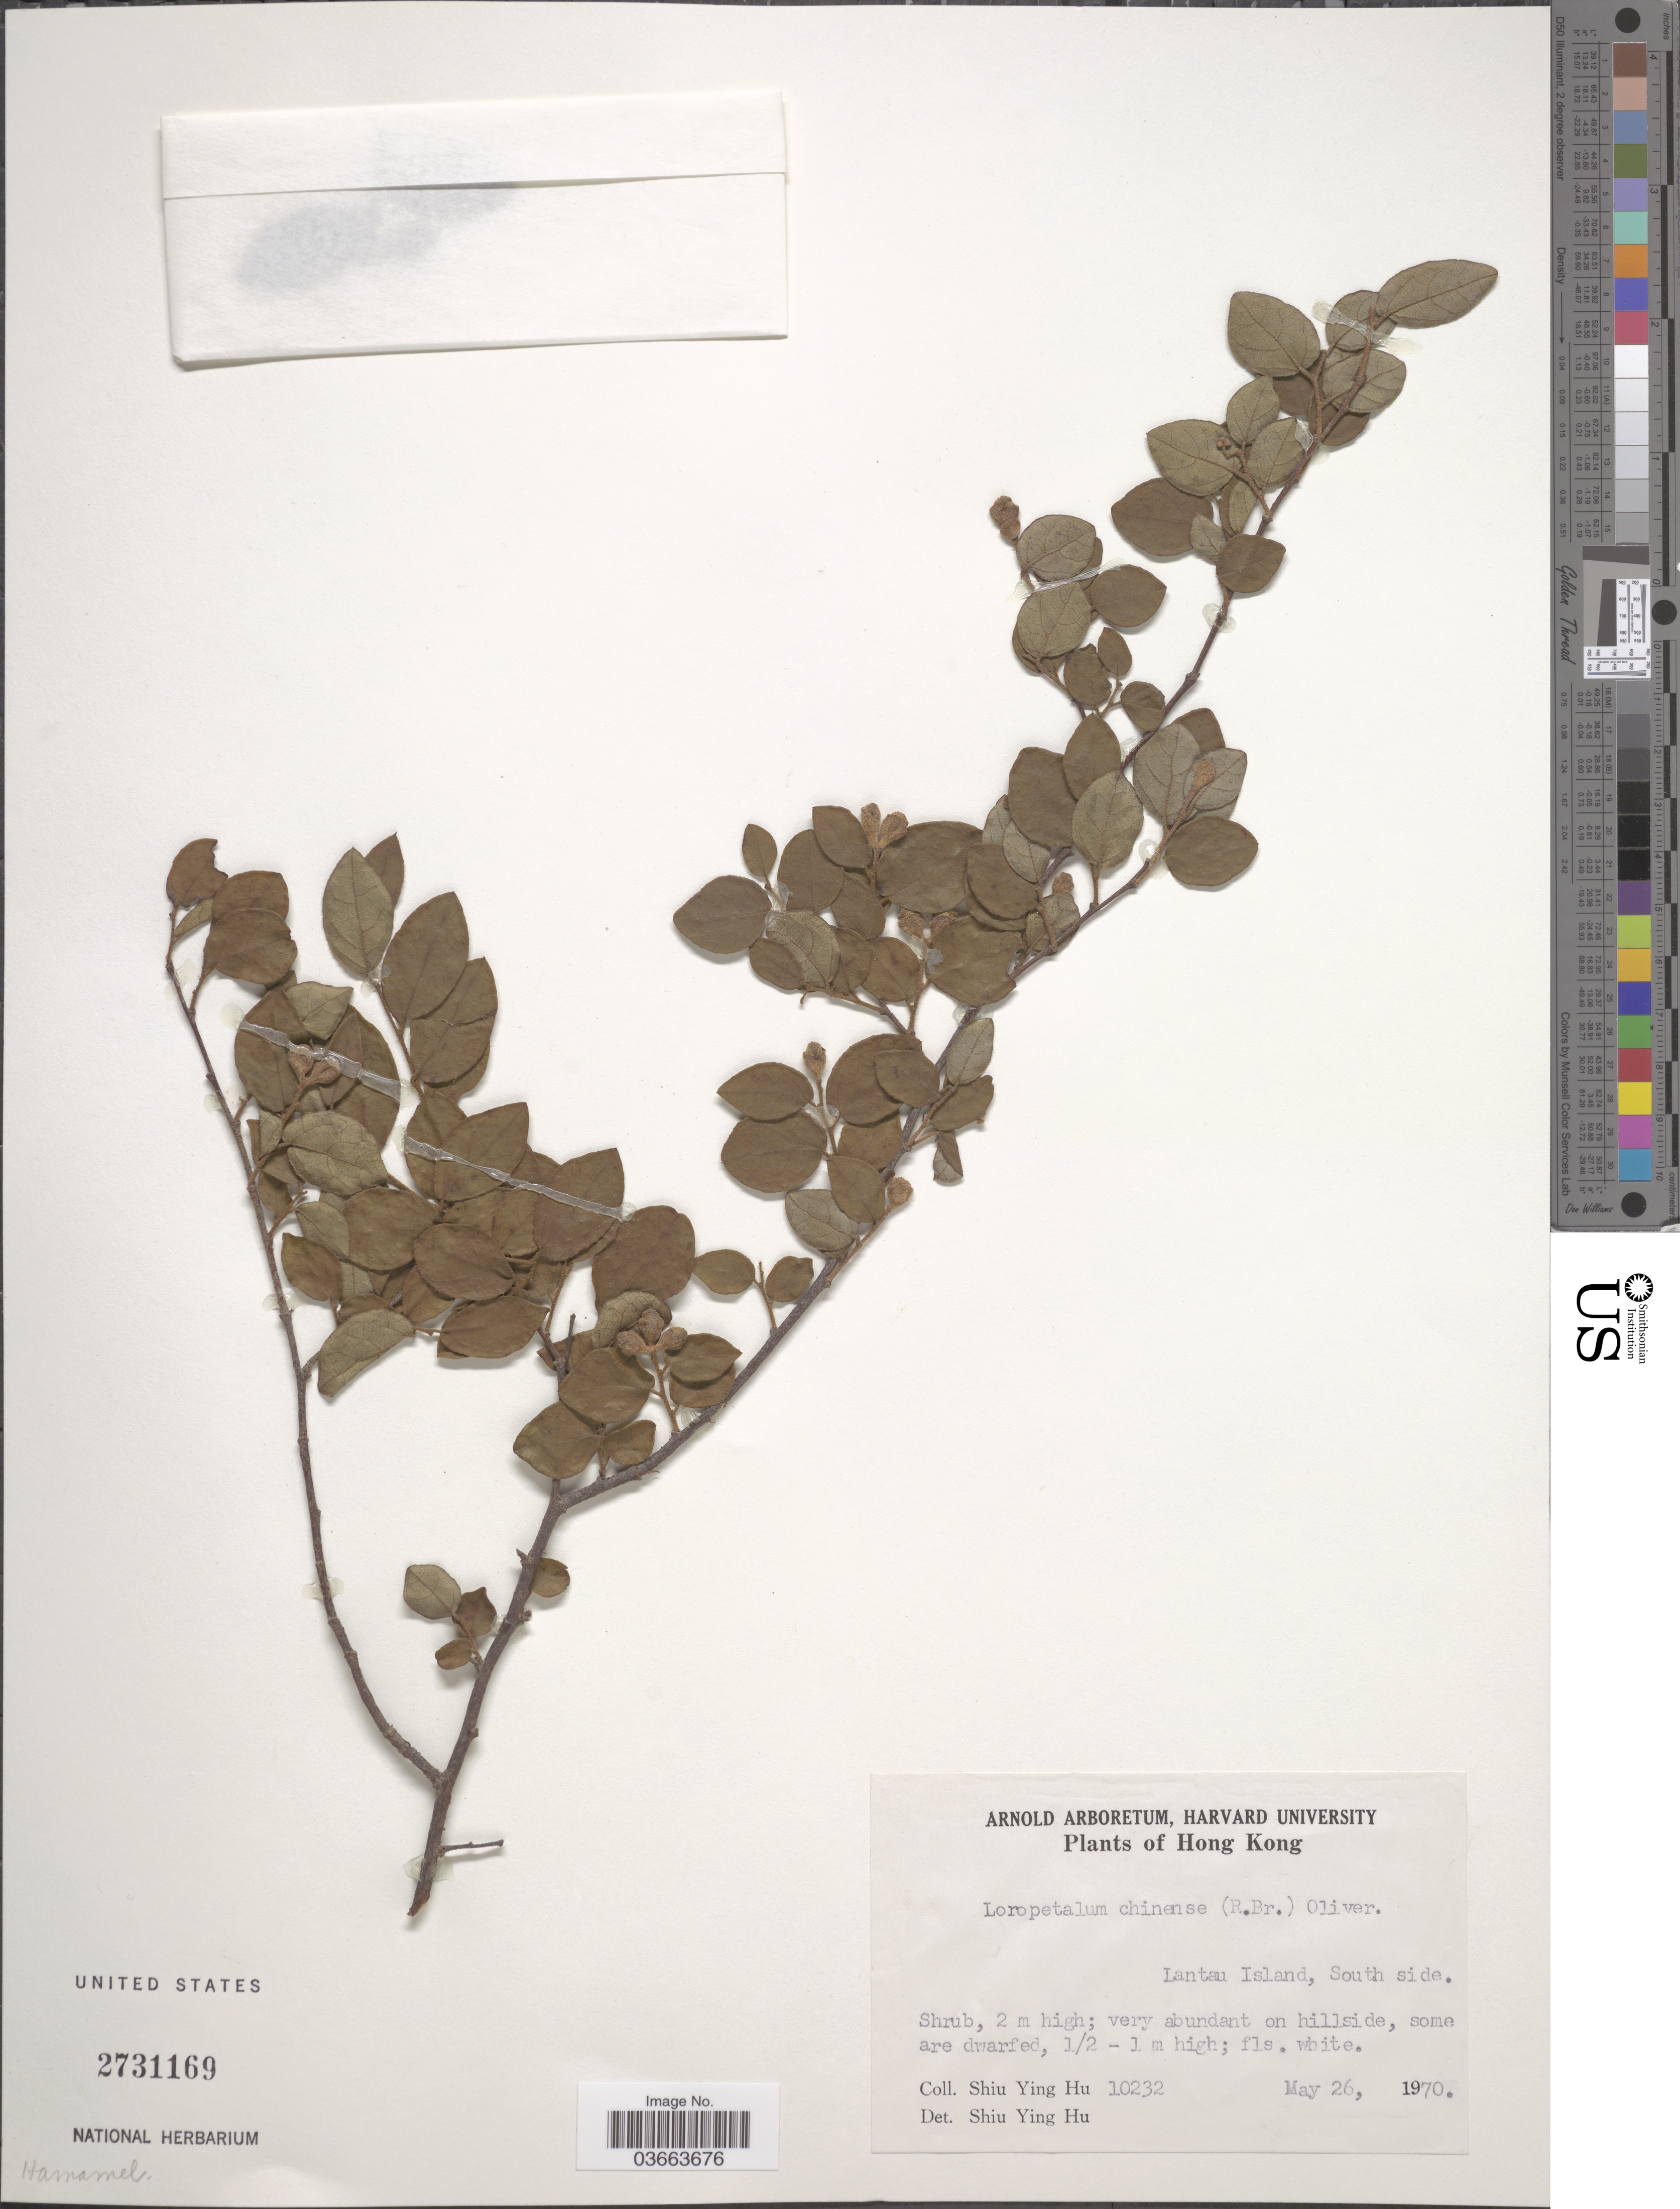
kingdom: Plantae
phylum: Tracheophyta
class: Magnoliopsida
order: Saxifragales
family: Hamamelidaceae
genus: Loropetalum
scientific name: Loropetalum chinense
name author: (R. Br.) Oliv.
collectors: S. Y. Hu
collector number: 10232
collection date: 1970-05-26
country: China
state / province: Hong Kong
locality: Lantau Island, South side.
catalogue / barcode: US 2731169